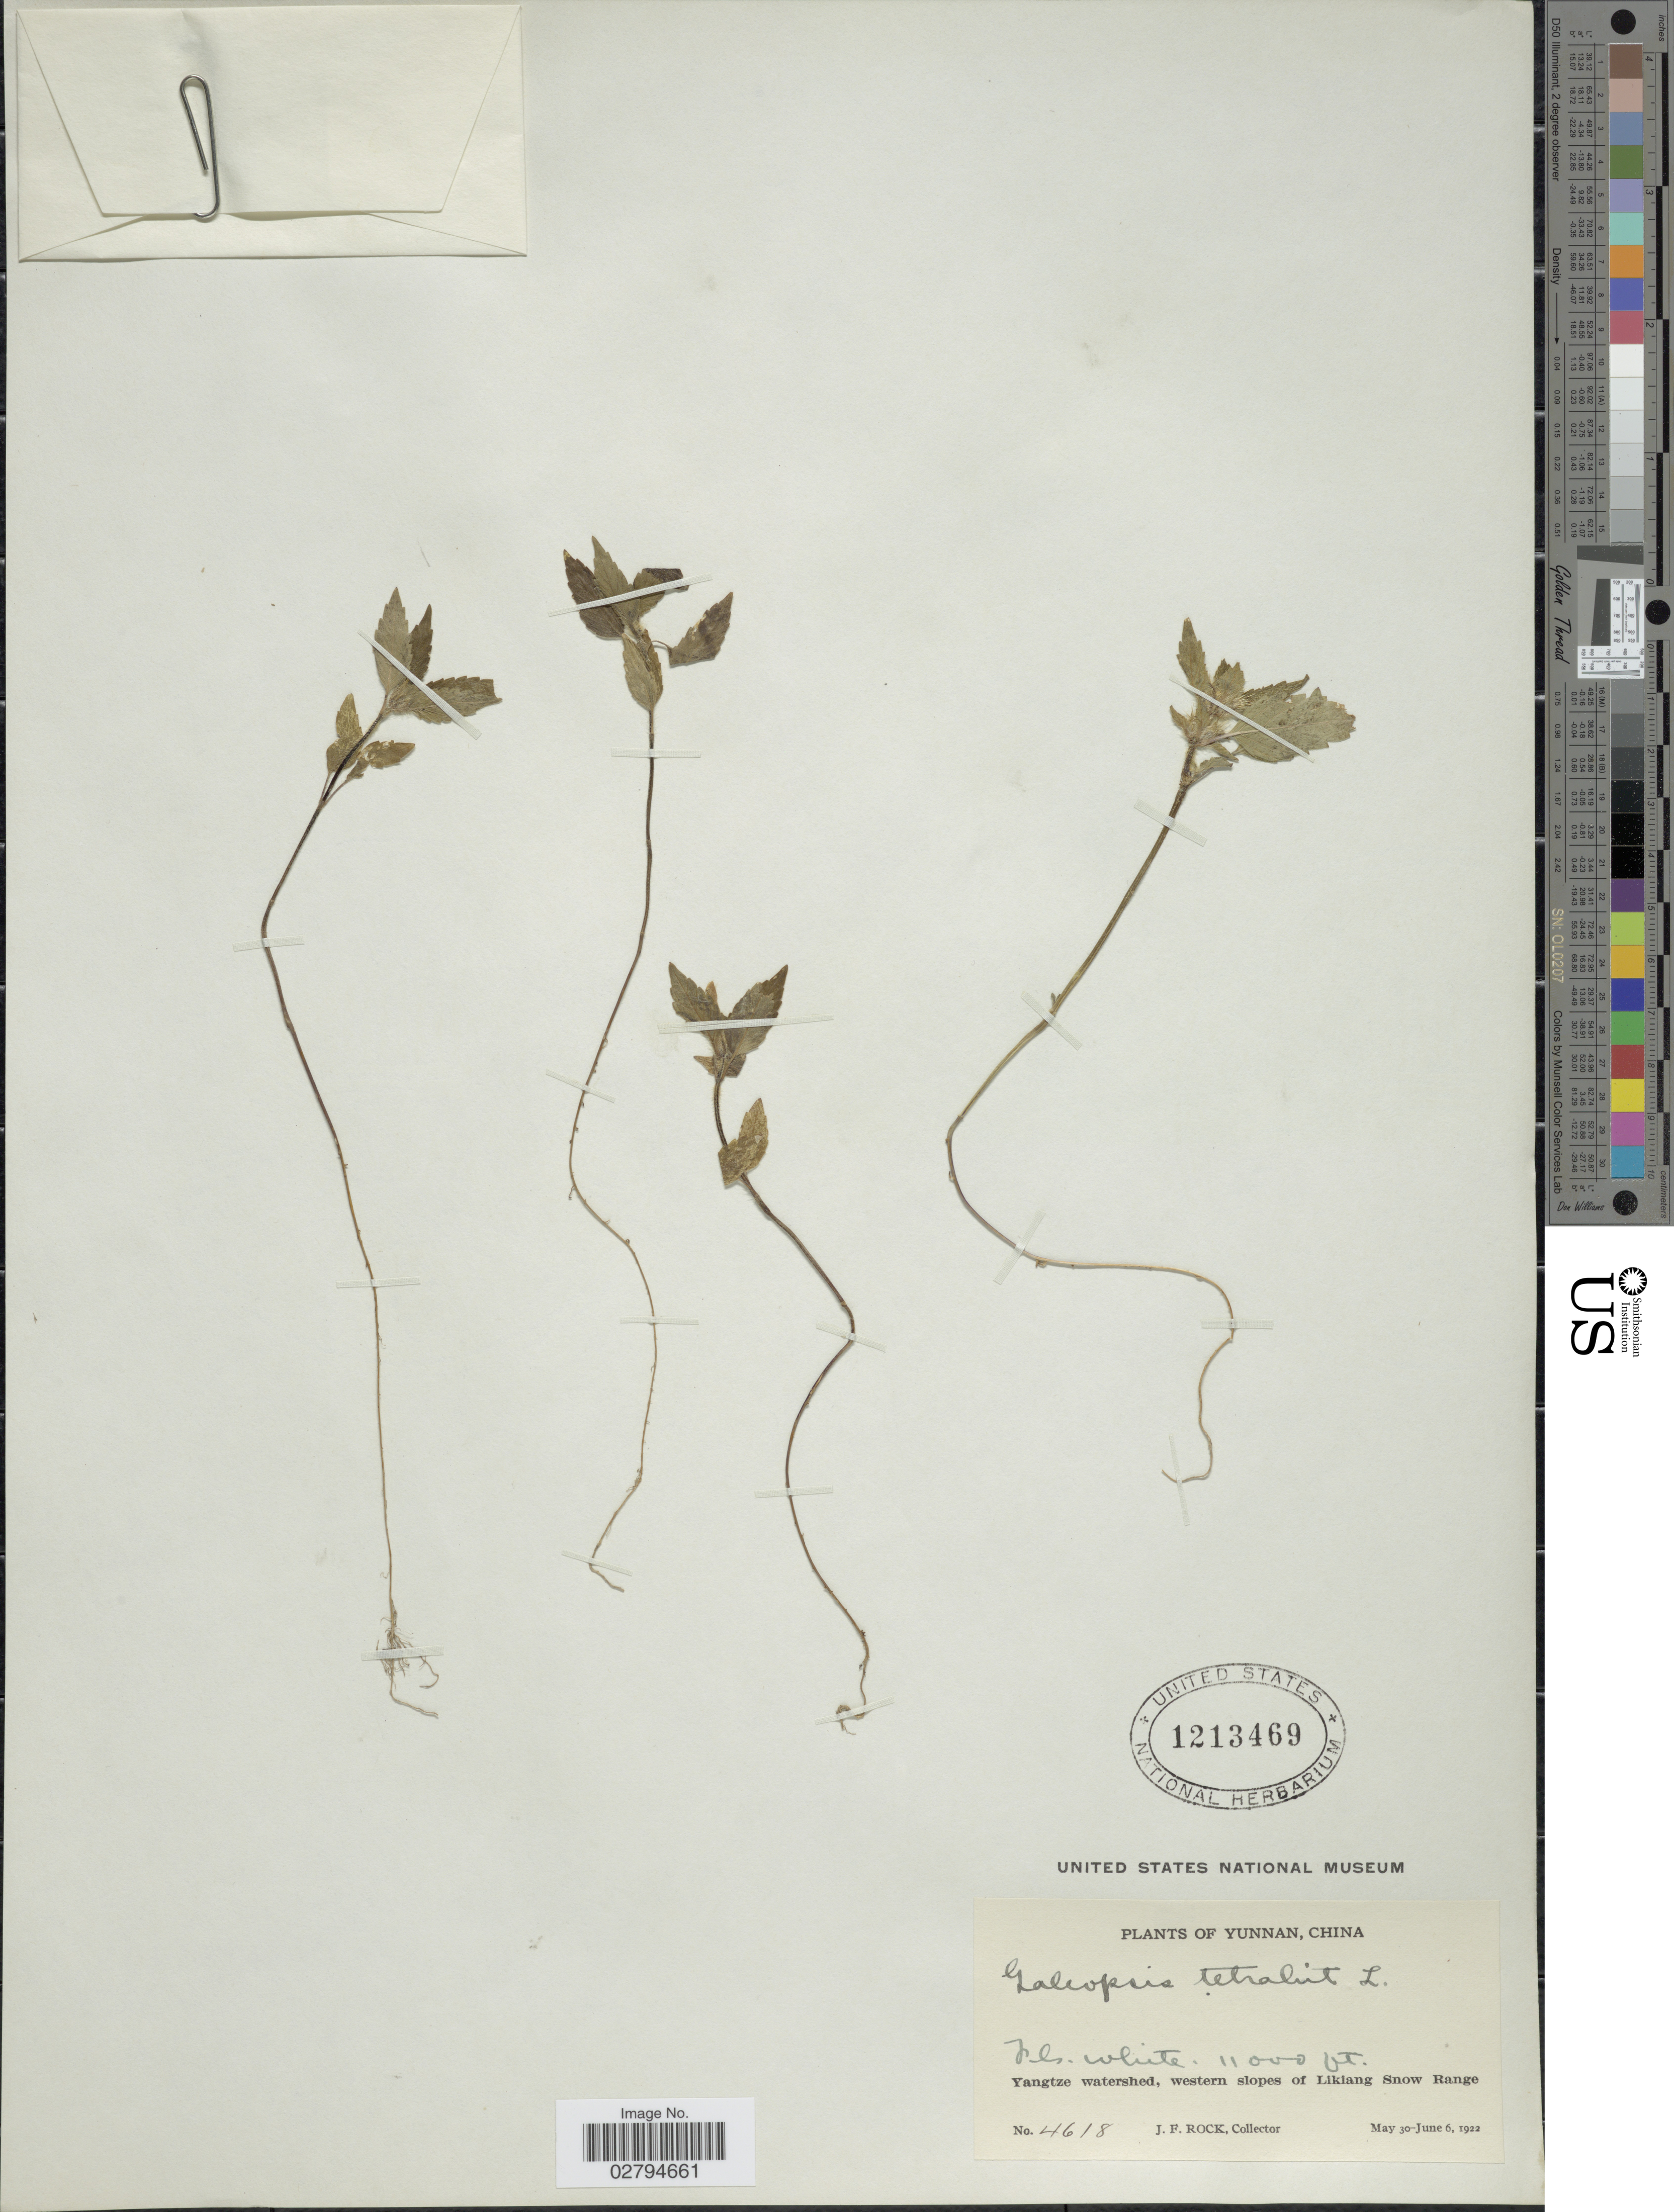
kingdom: Plantae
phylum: Tracheophyta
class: Magnoliopsida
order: Lamiales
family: Lamiaceae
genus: Galeopsis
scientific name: Galeopsis tetrahit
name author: L.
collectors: J. Rock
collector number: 4618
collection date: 1922-05-30/1922-06-06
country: China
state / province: Yunnan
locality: Yangtze watershed, western slopes of Likiang Snow Range.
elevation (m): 3353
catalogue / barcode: US 1213469